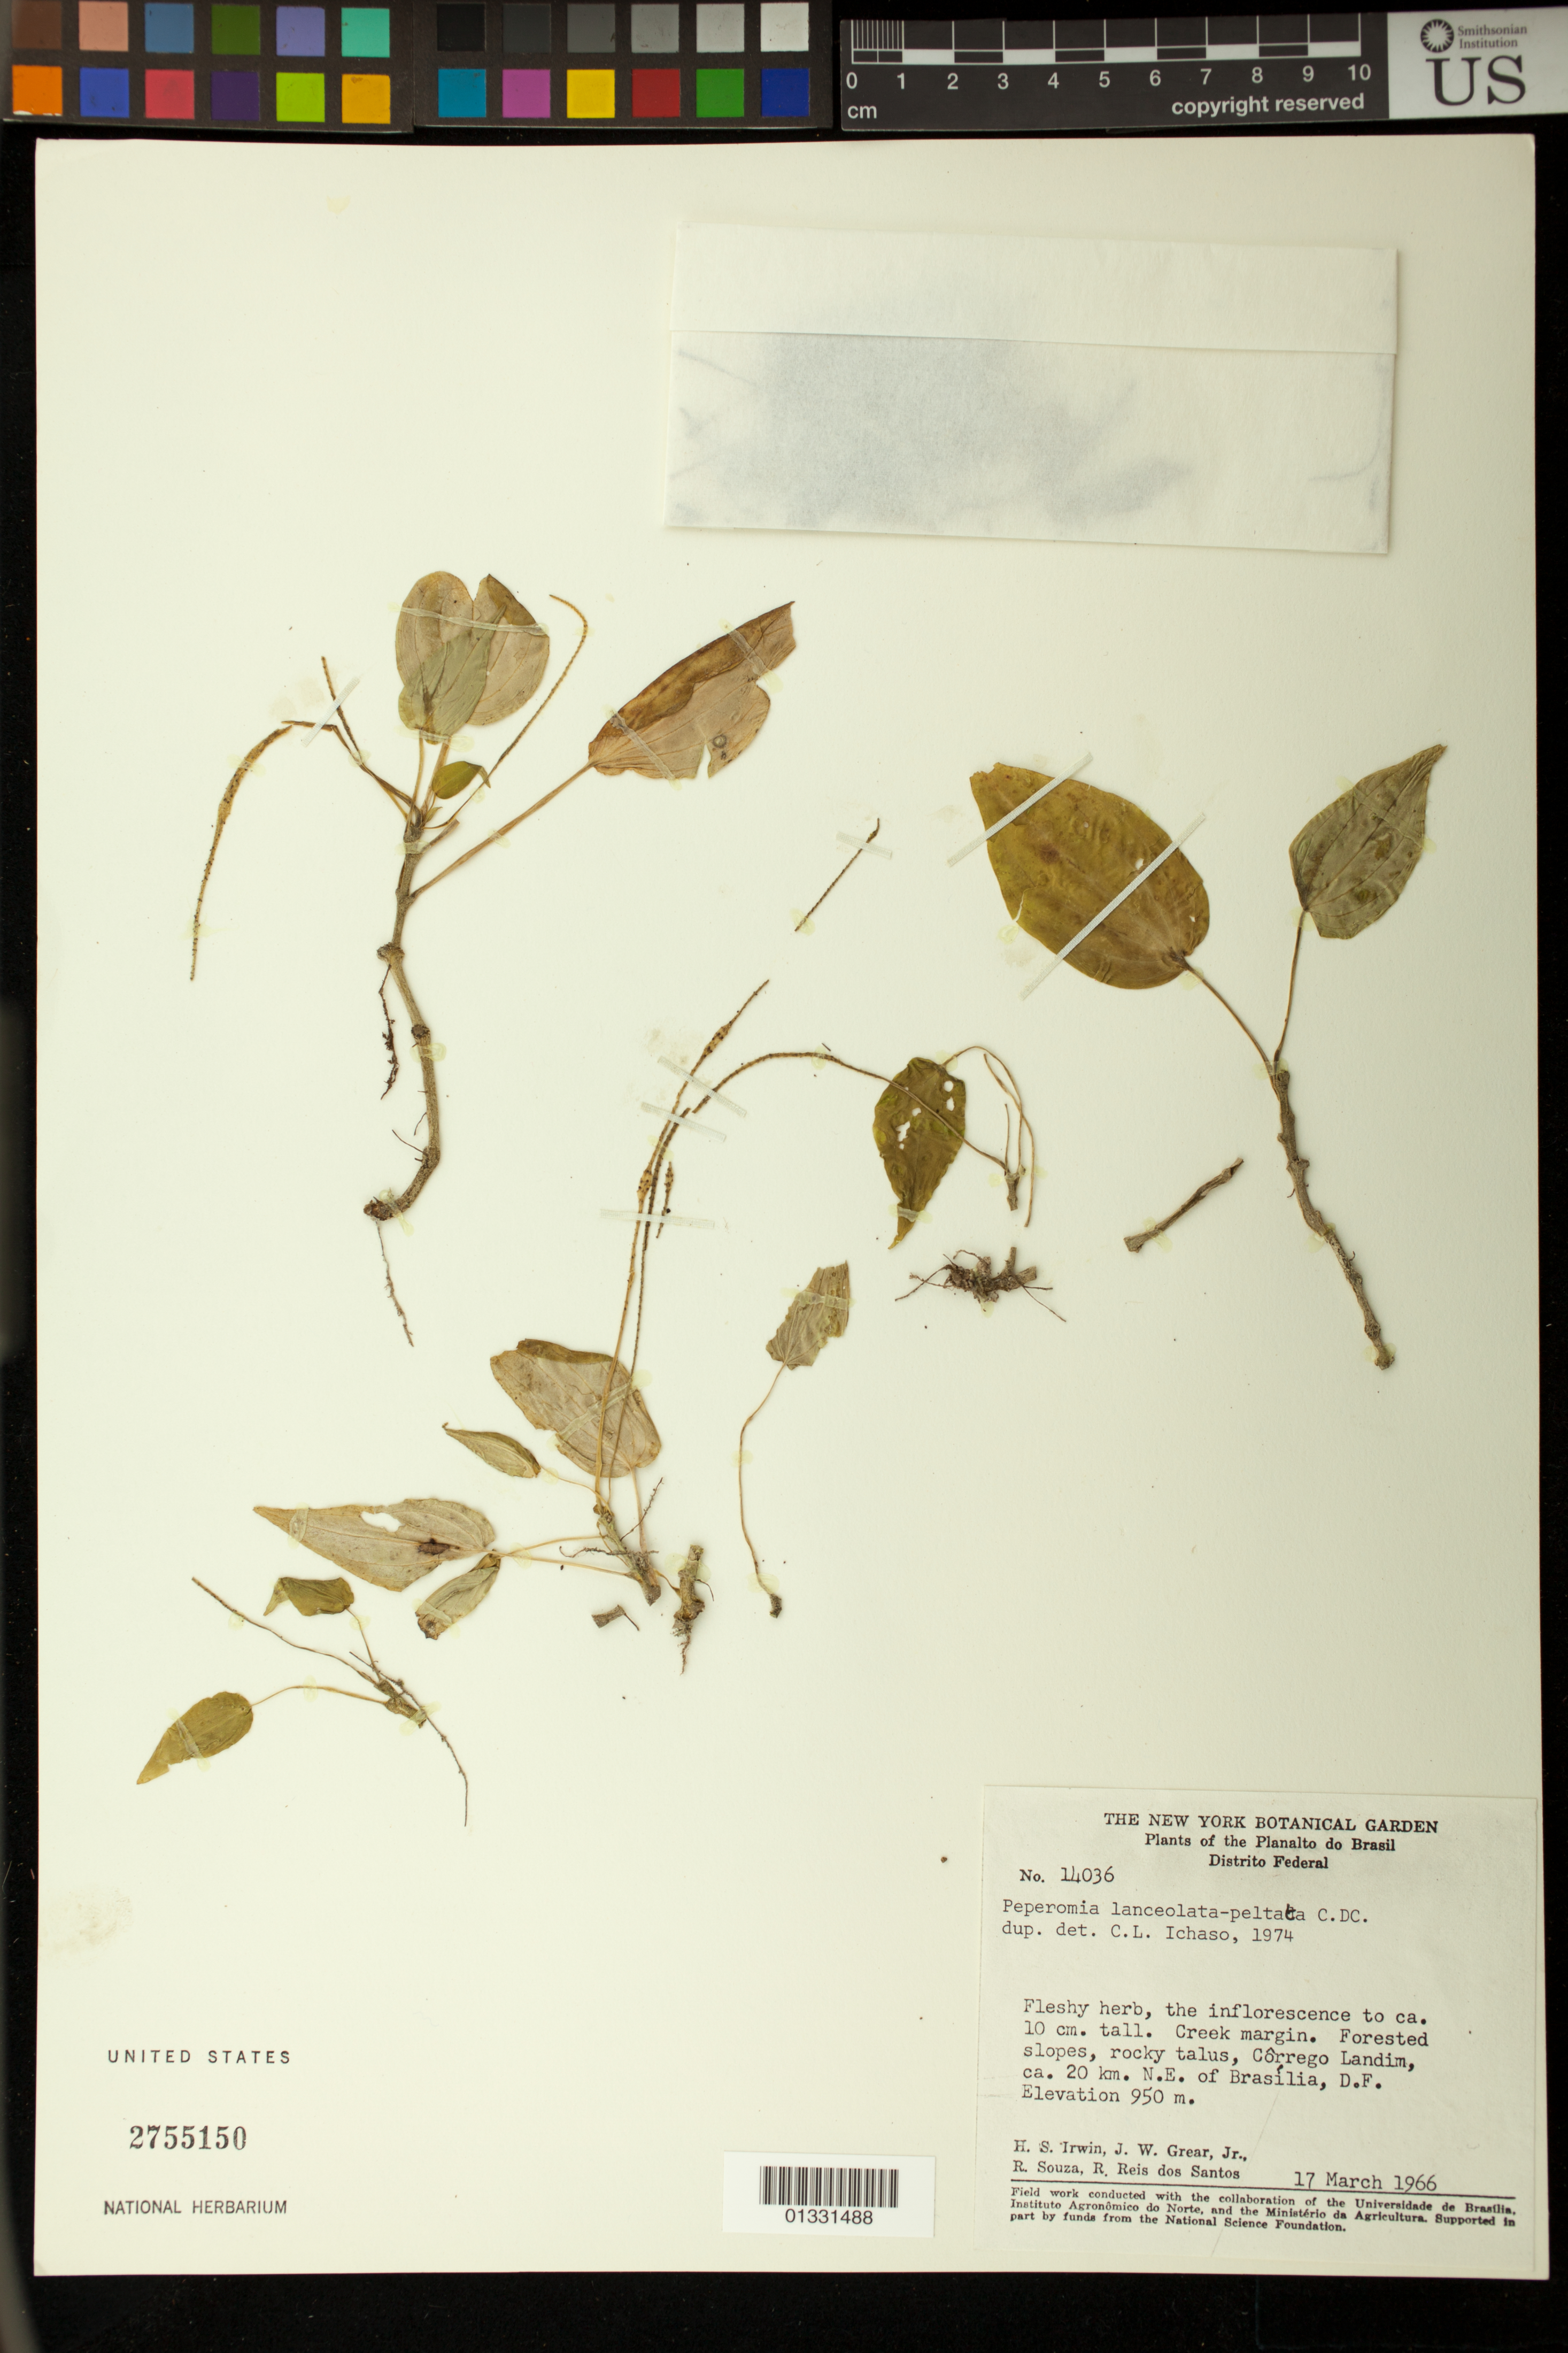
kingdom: Plantae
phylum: Tracheophyta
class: Magnoliopsida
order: Piperales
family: Piperaceae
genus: Peperomia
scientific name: Peperomia lanceolatopeltata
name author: C. DC.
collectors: H. Irwin, R. Souza & R. R. Santos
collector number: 14036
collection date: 1966-03-17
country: Brazil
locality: Côrrego Landim, ca. 20 km NE of Brasília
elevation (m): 950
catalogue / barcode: US 2755150